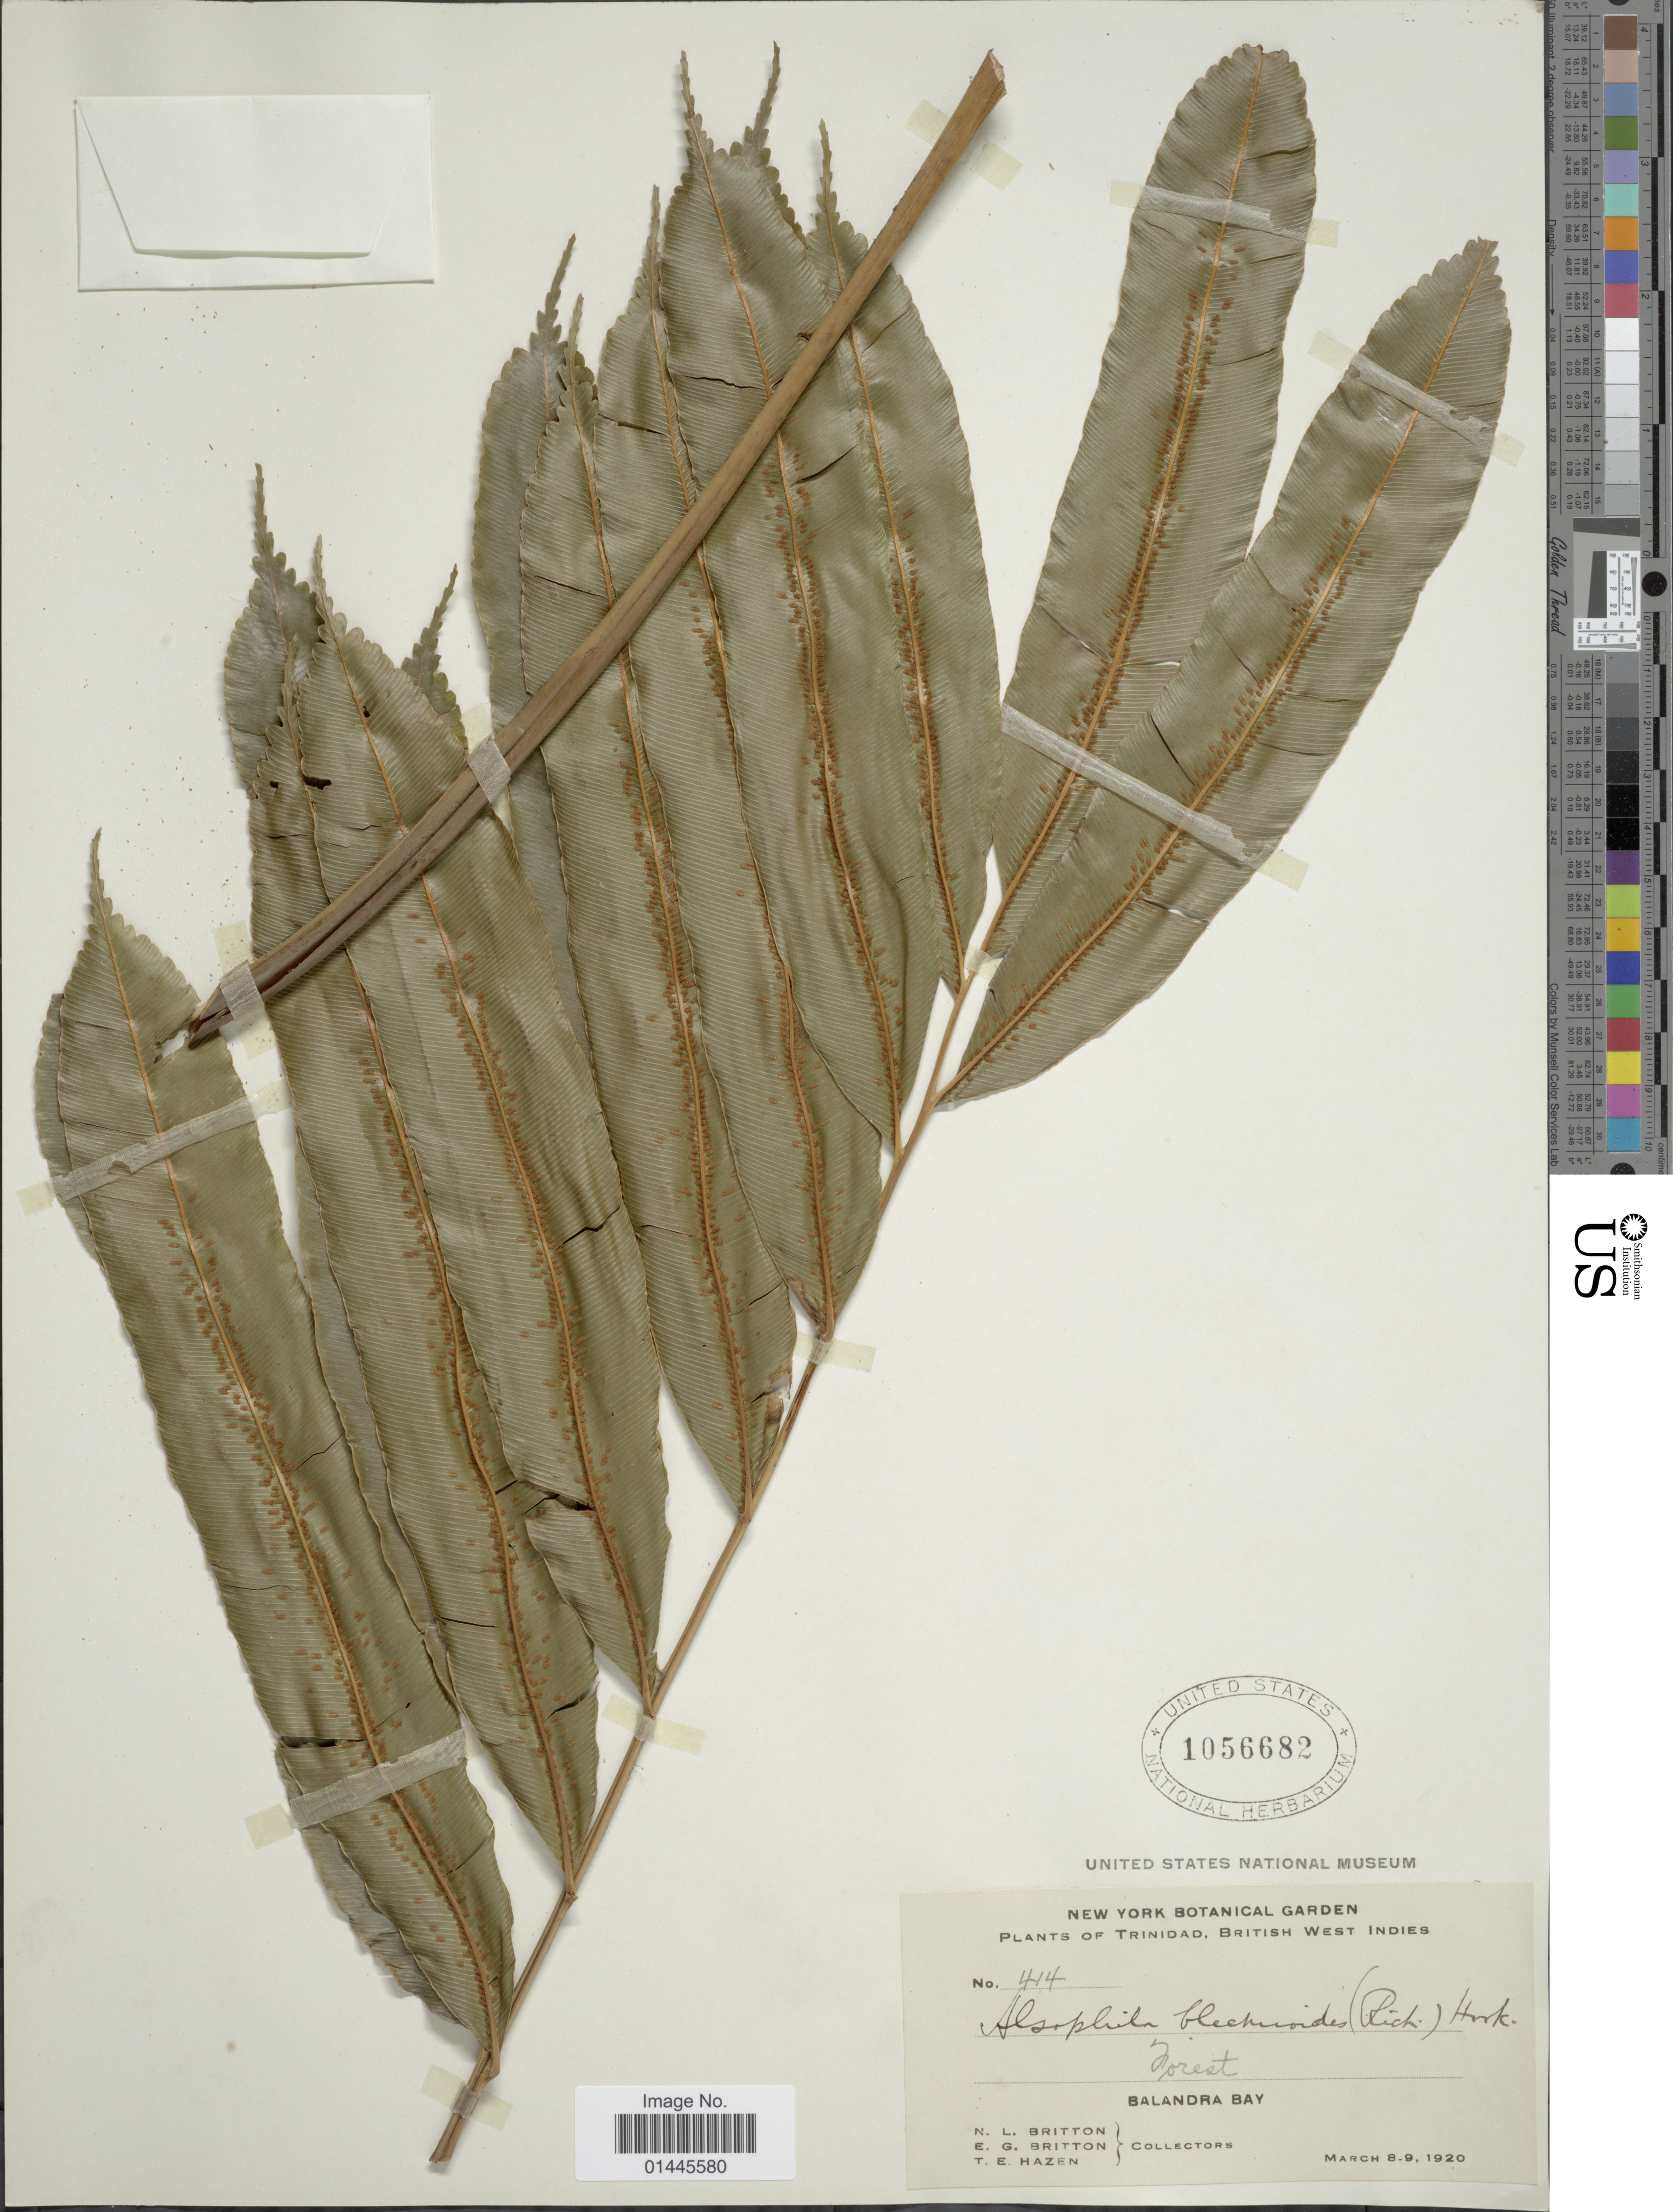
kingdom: Plantae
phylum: Tracheophyta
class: Polypodiopsida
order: Cyatheales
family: Metaxyaceae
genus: Metaxya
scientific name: Metaxya rostrata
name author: (Kunth) C. Presl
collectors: N. Britton, E. G. Britton & T. E. Hazen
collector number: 414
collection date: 1920-03-08/1920-03-09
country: Trinidad and Tobago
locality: Trinidad, Balandra Bay.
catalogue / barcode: US 1056682